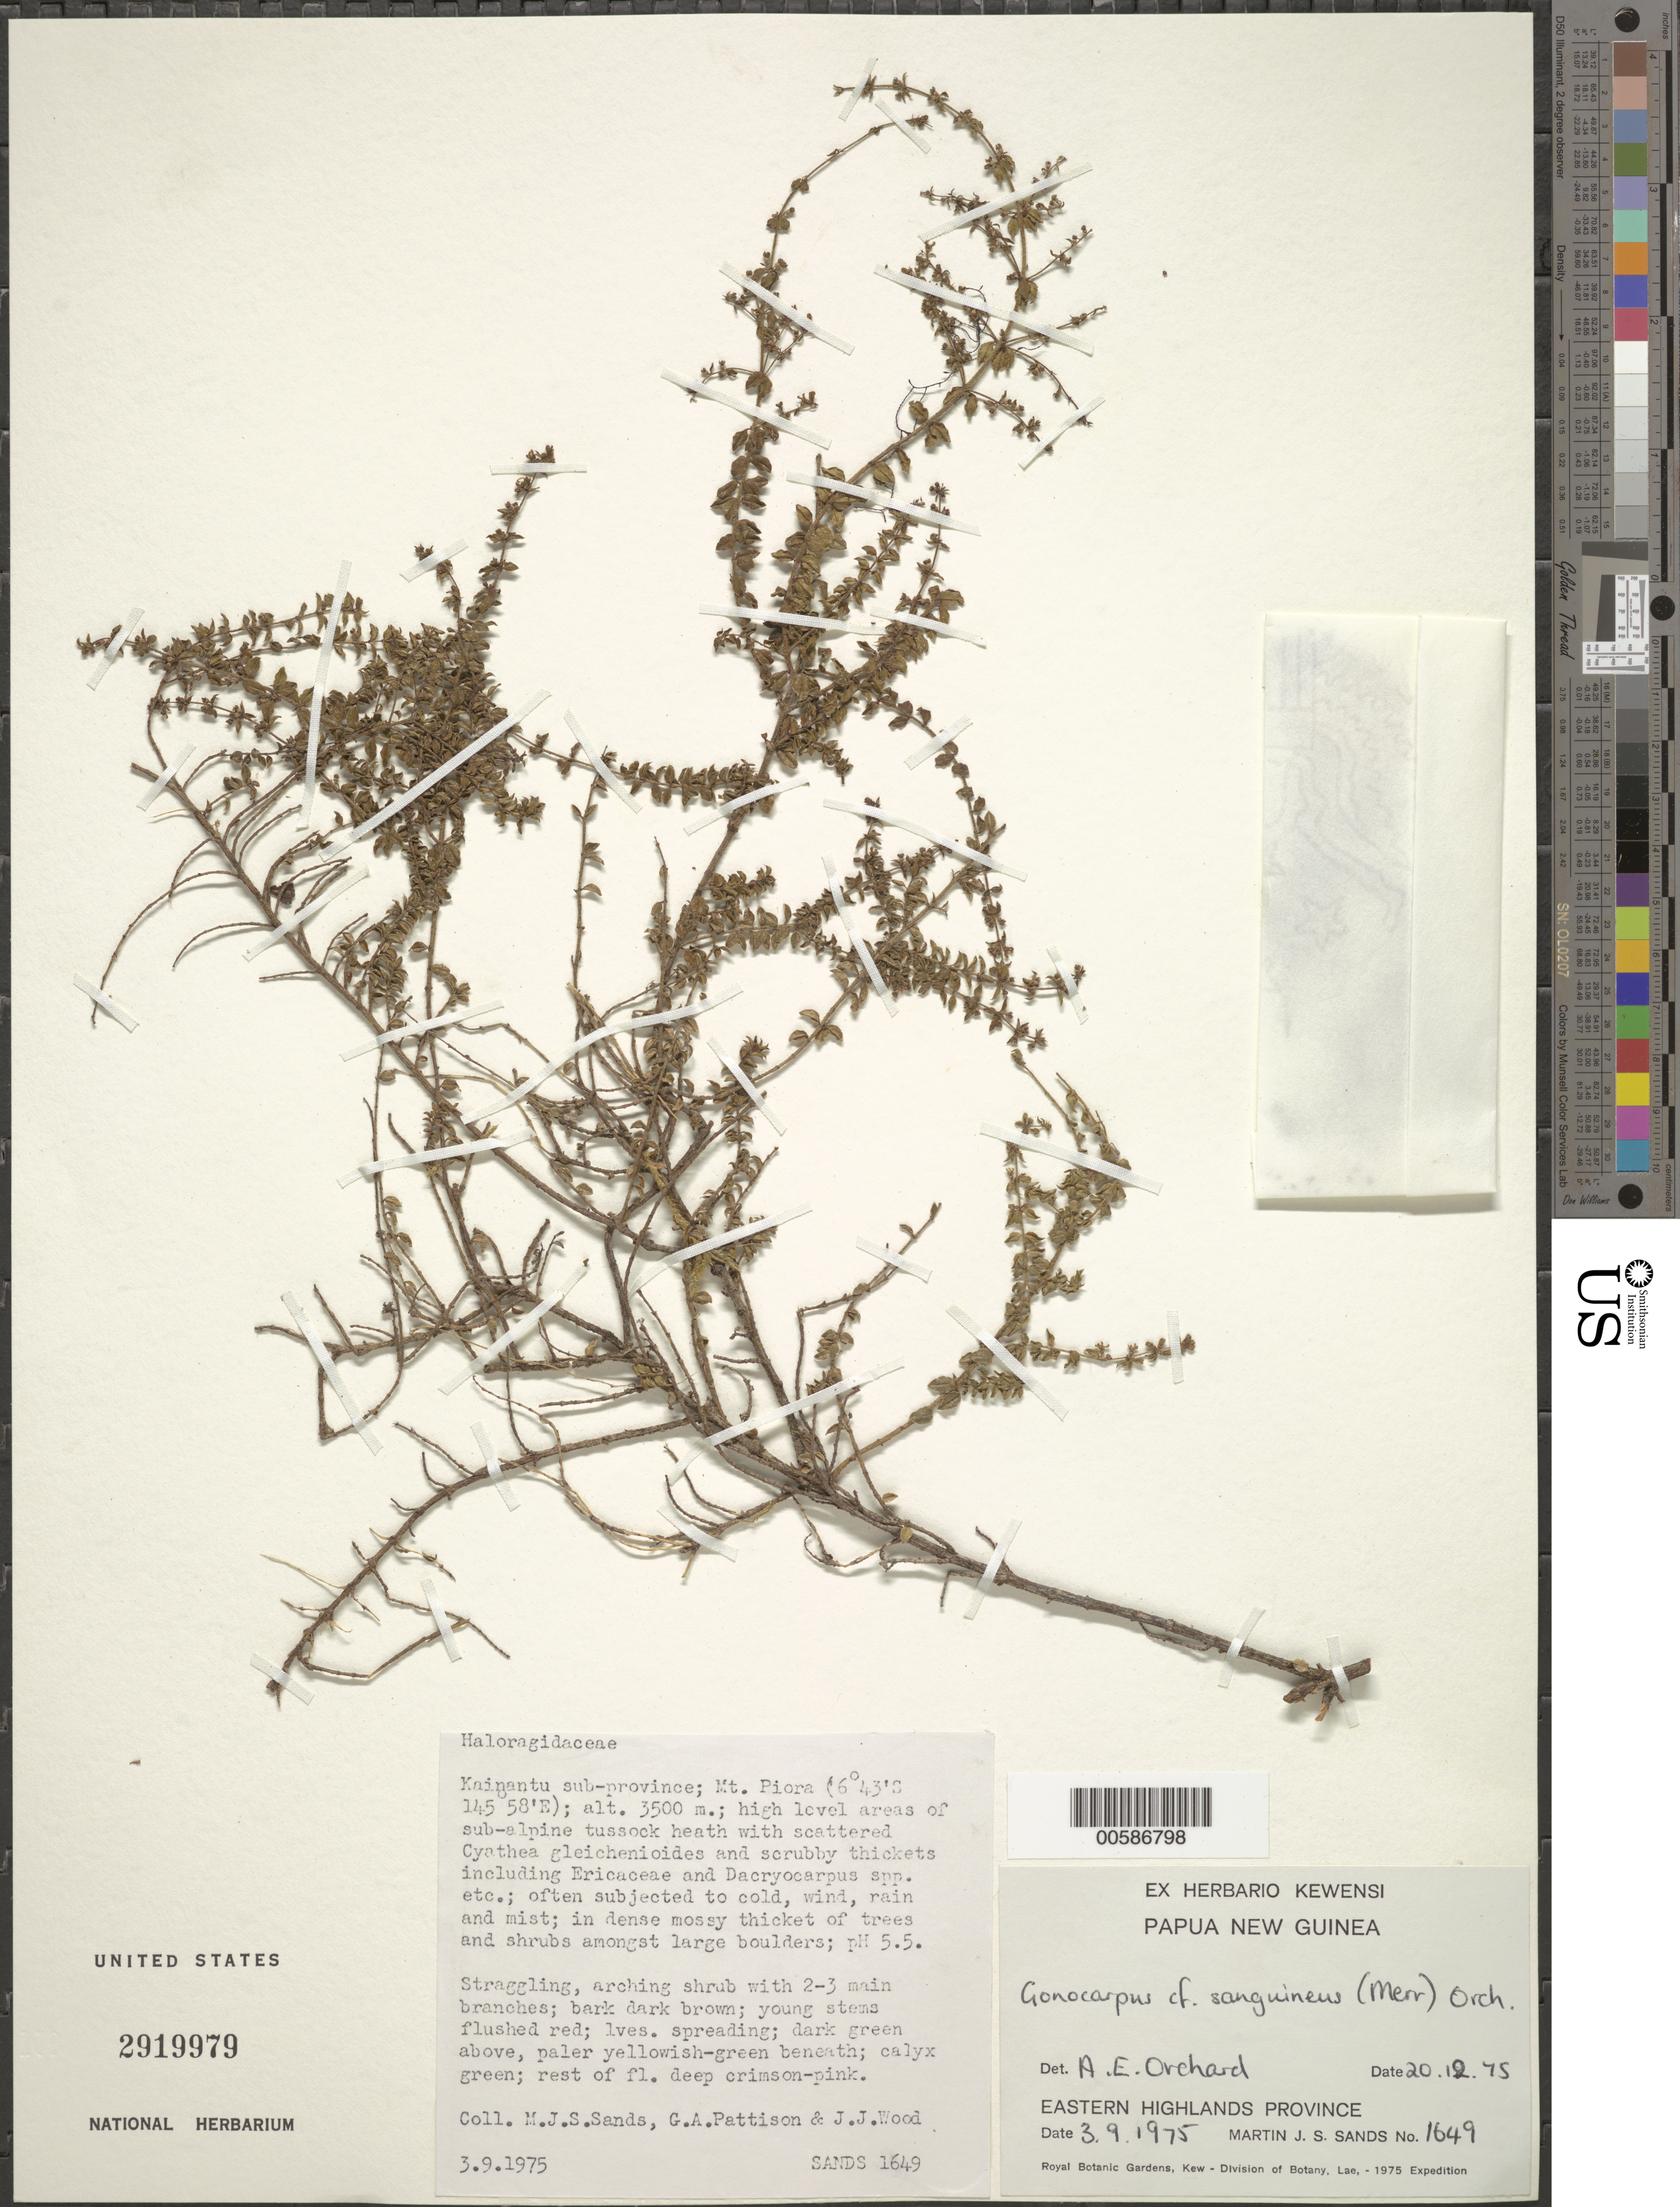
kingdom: Plantae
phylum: Tracheophyta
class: Magnoliopsida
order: Saxifragales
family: Haloragaceae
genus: Gonocarpus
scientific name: Gonocarpus sanguineus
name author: (Merr. & L.M. Perry) Orchard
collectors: M. Sands, G. Pattison & J. Wood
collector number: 1649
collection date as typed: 03 Sep 1975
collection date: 1975-09-03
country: Papua New Guinea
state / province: Eastern Highlands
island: New Guinea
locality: Xainantu, Mt. Piora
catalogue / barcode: US 2919979